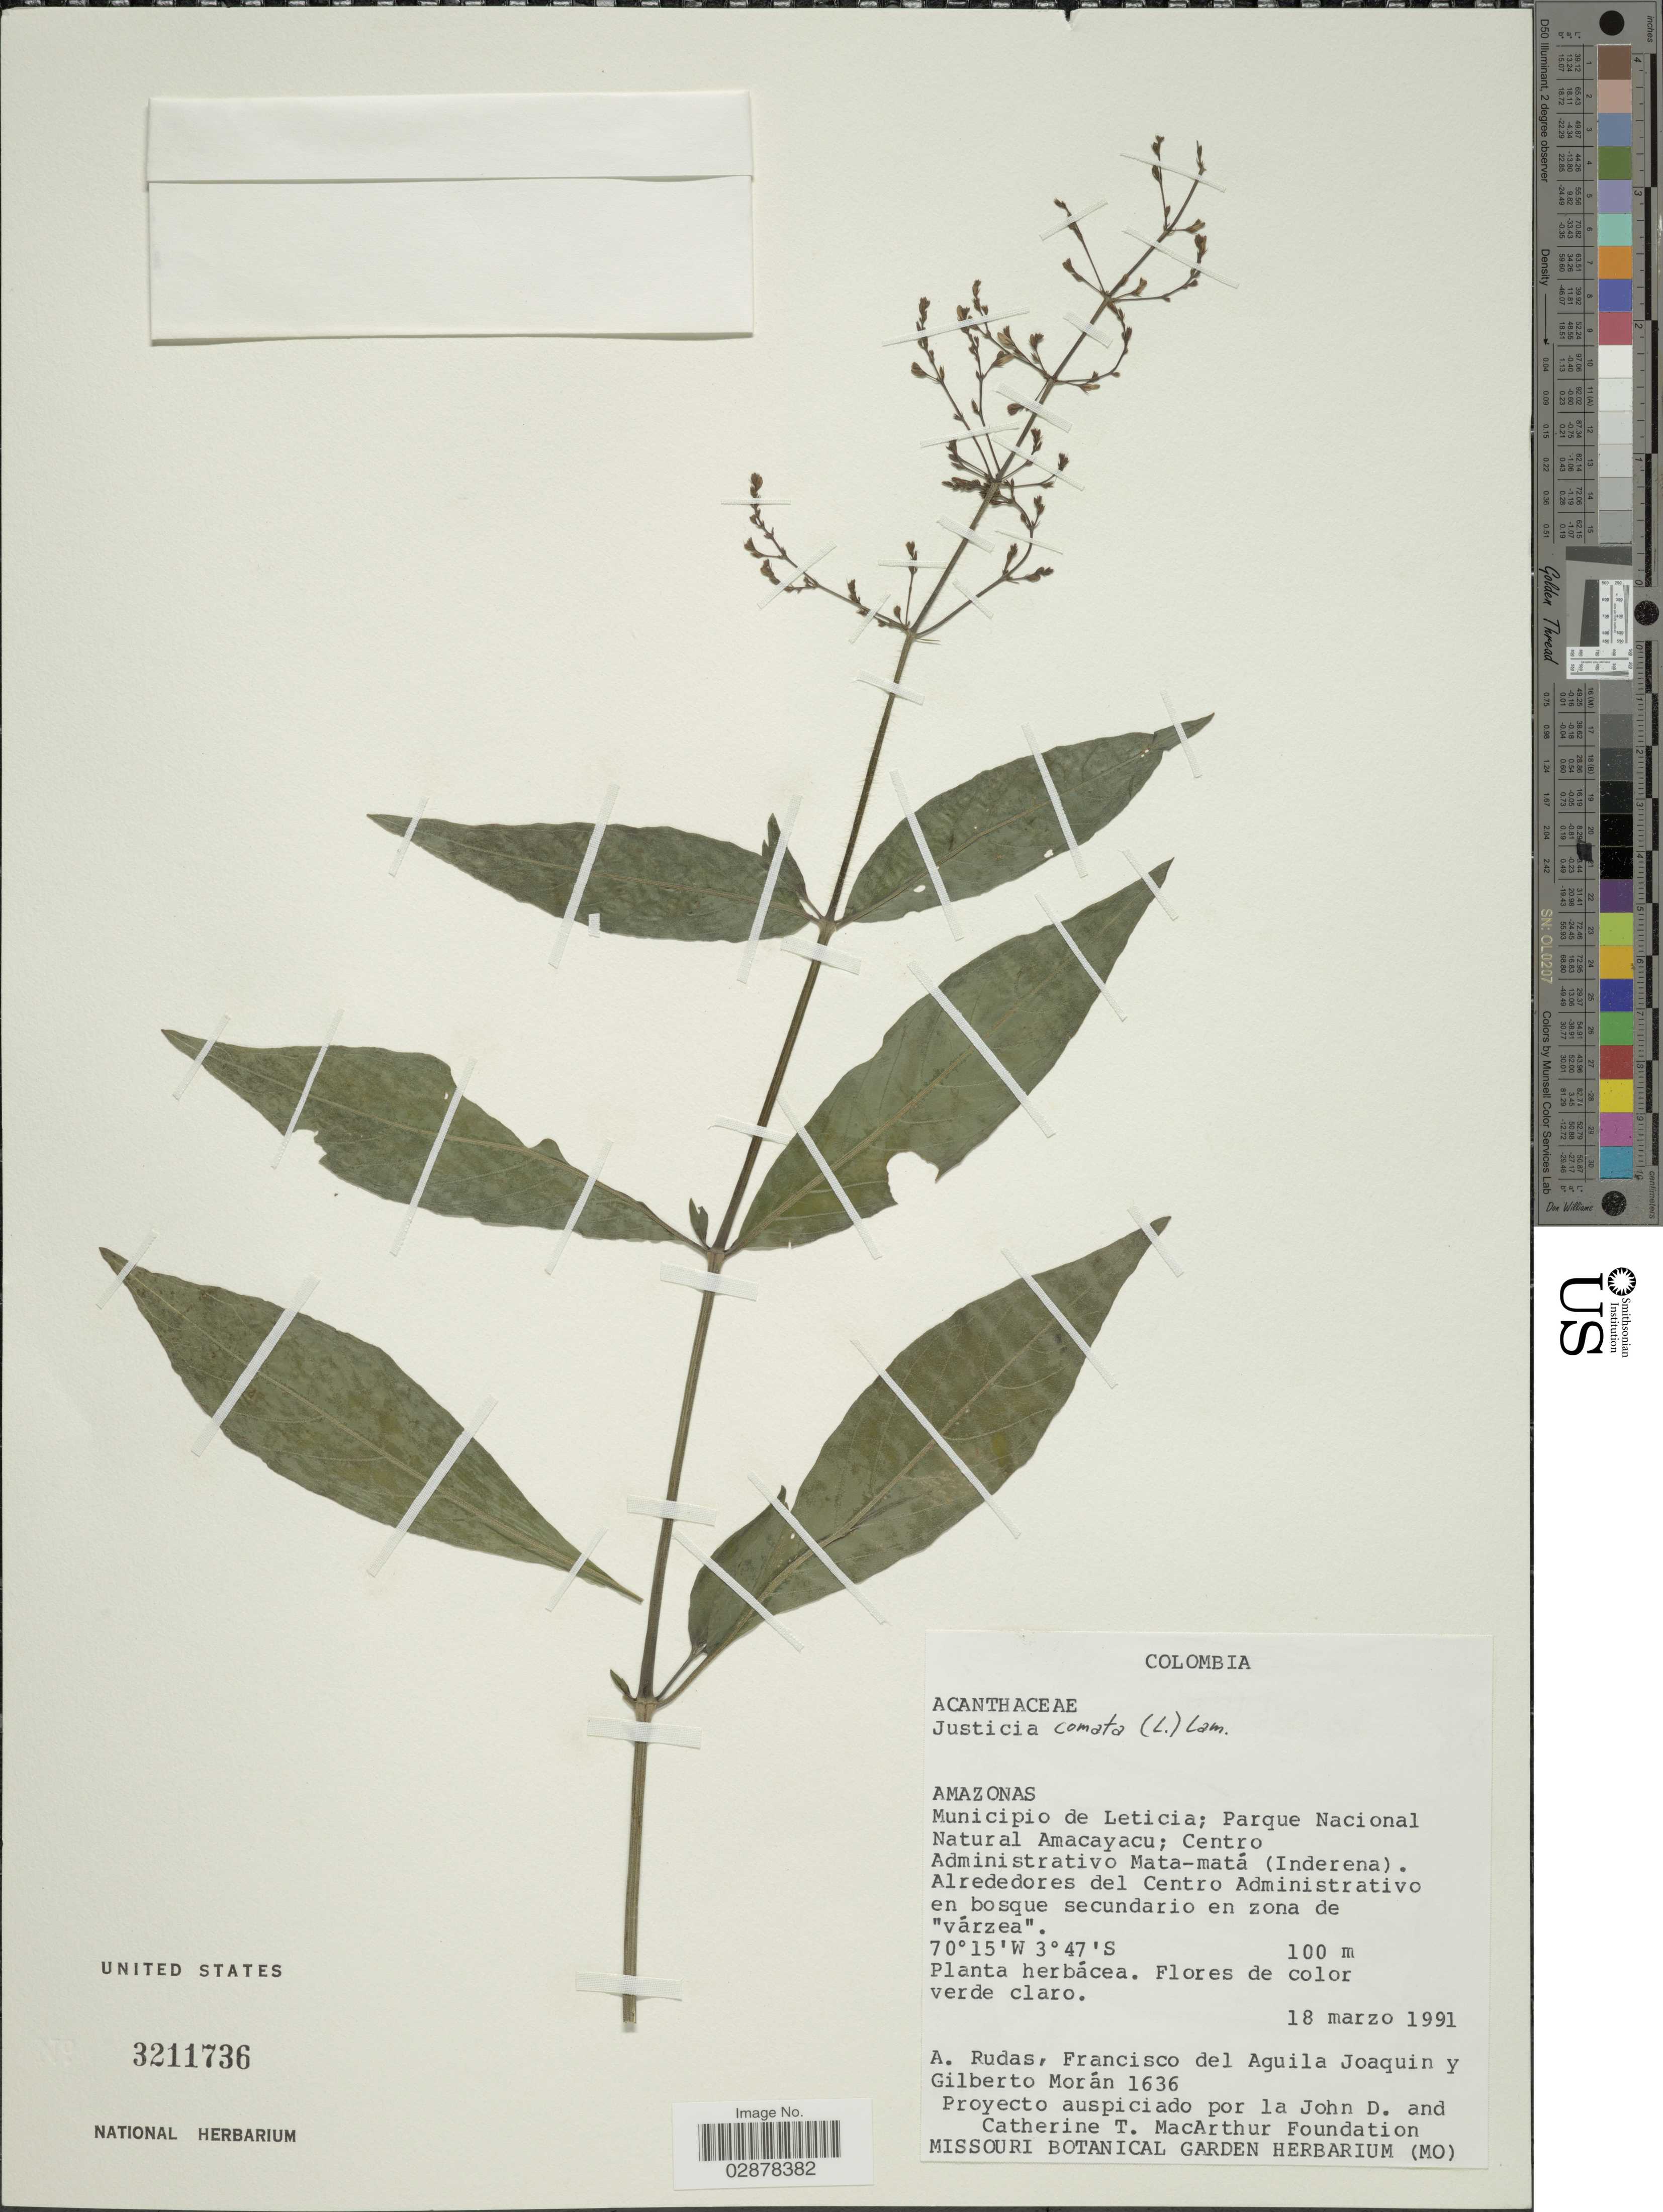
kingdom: Plantae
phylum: Tracheophyta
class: Magnoliopsida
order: Lamiales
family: Acanthaceae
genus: Justicia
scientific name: Justicia comata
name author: (L.) Lam.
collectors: A. Rudas, F. de Aguila Joaquin & G. Moran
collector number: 1636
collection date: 1991-03-18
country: Colombia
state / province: Amazônas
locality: Municipio de Leticia; Parque Nacional Natural Amacayacu; Centro Administrativo Mata-matá (Inderena). Alrededores del Centro Administrativo en bosque secundario en zona de "várzea".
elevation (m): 100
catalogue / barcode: US 3211736